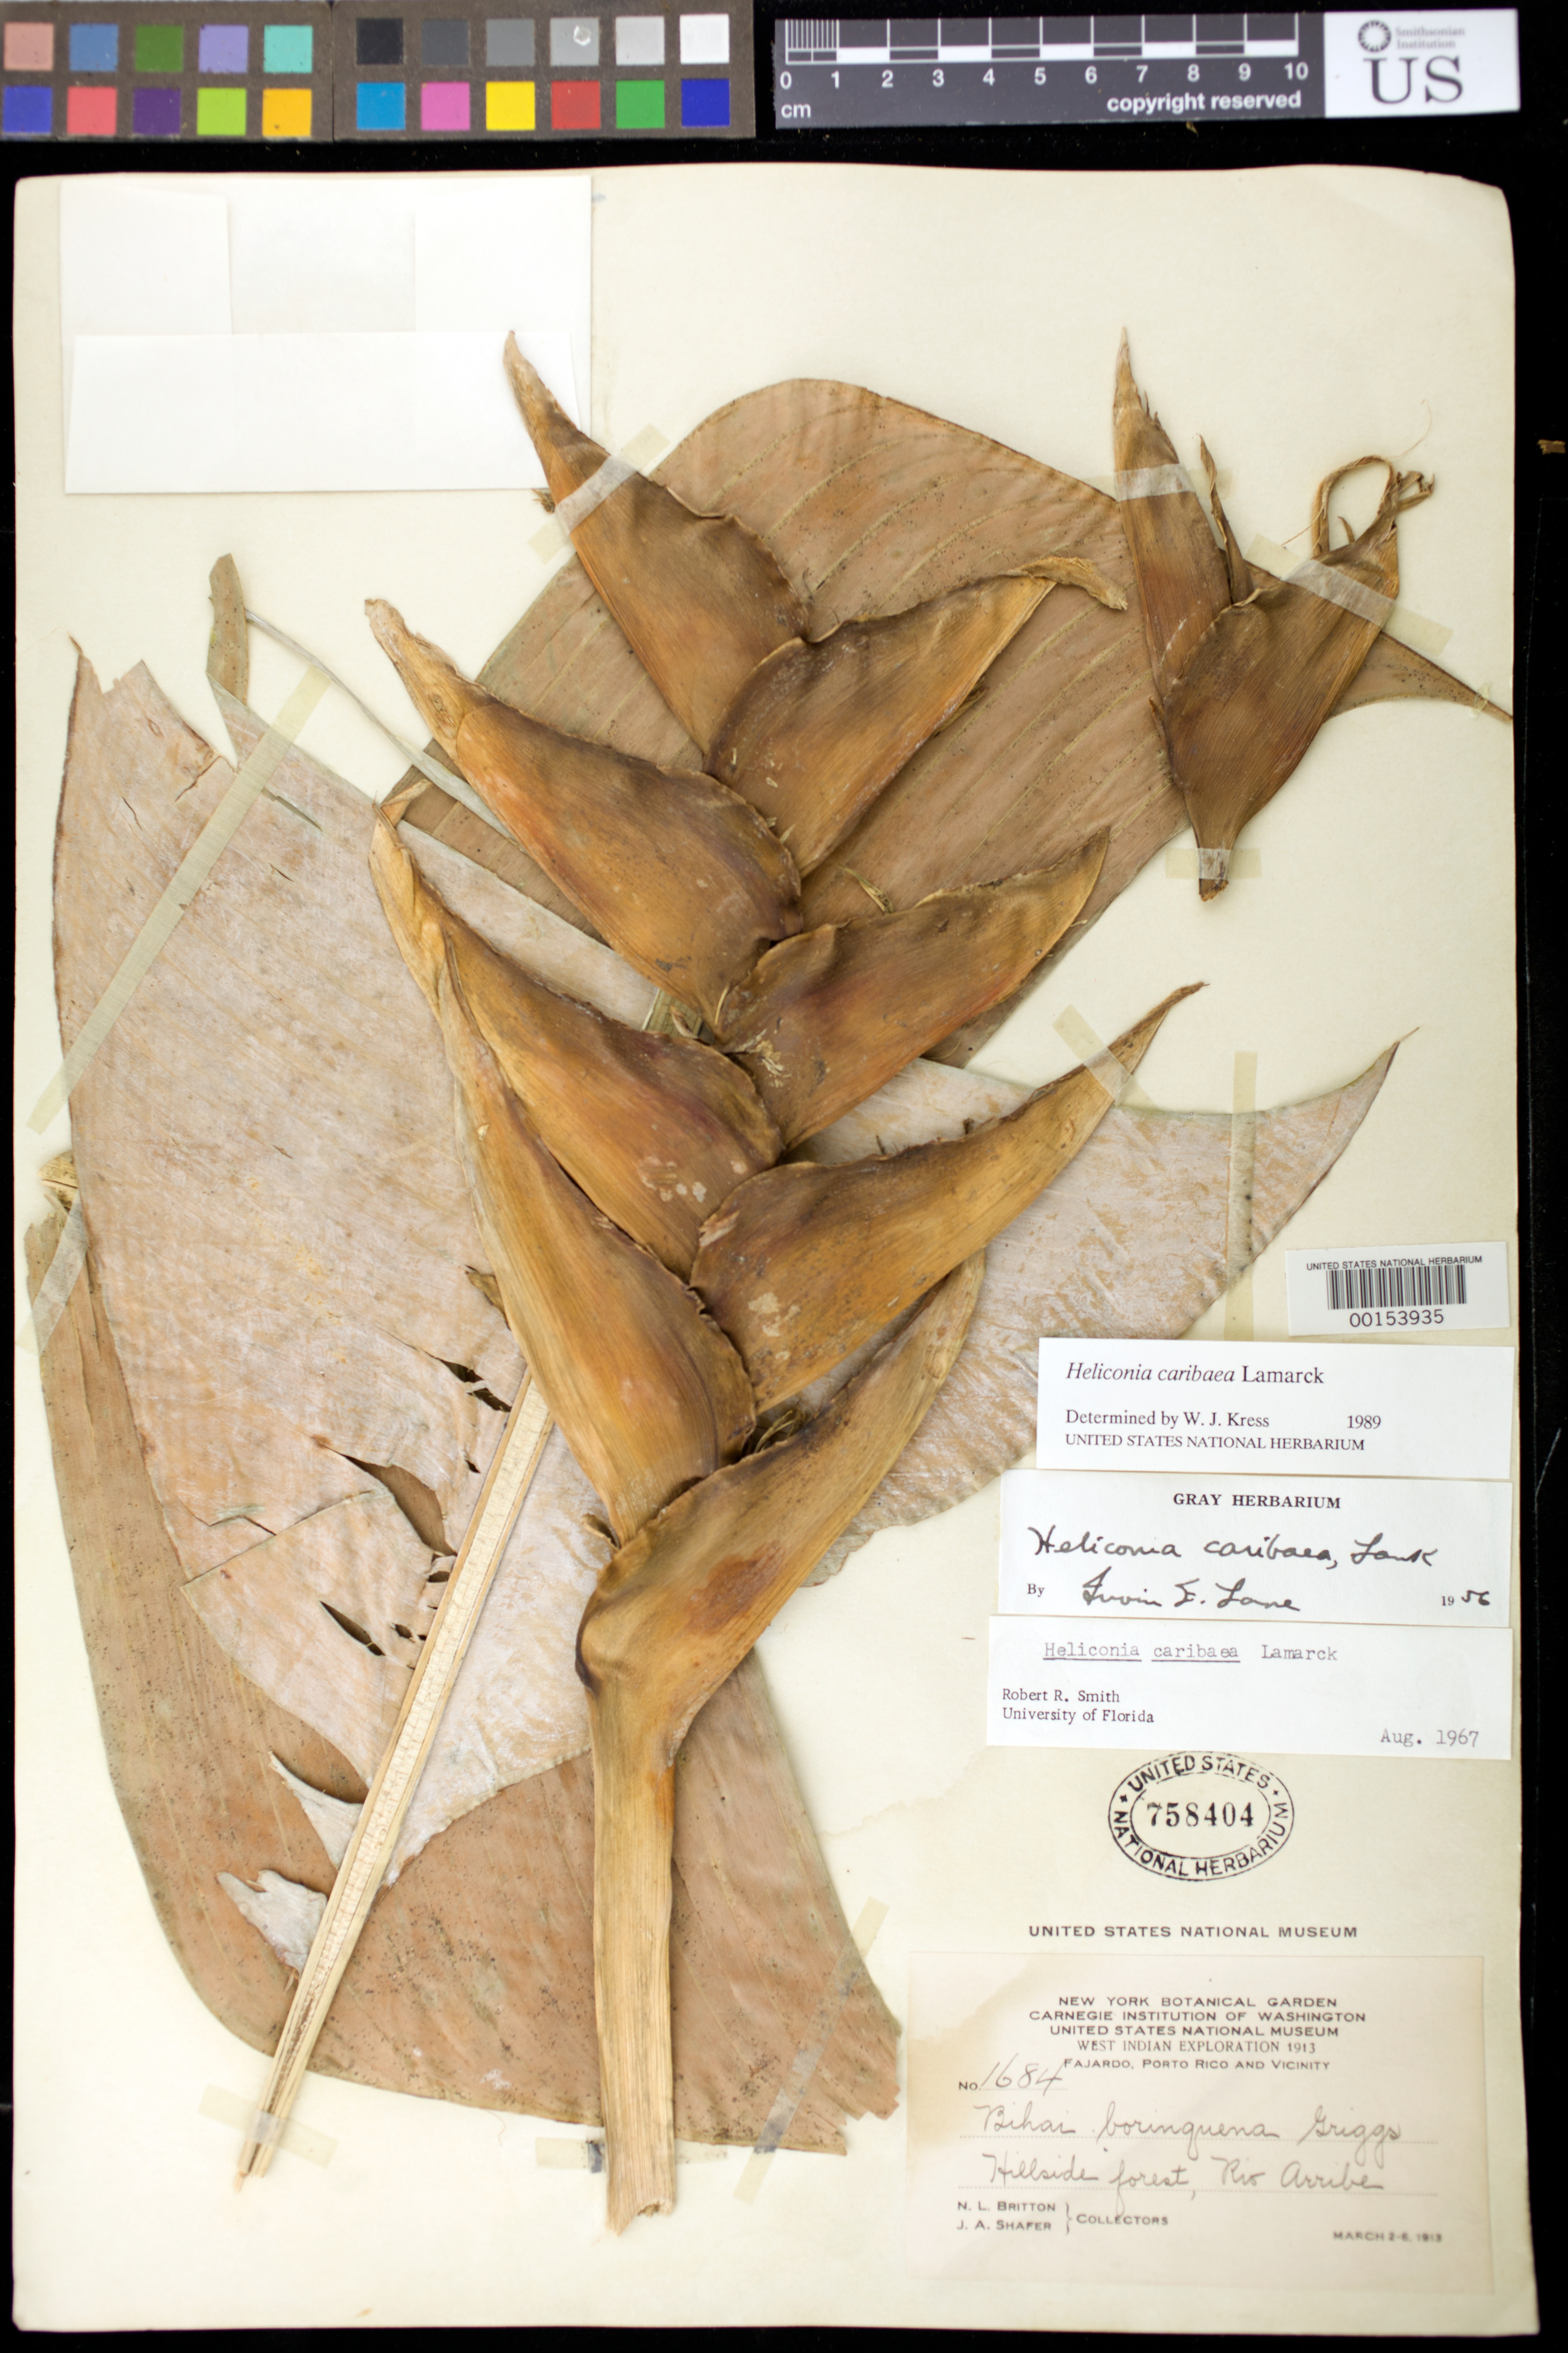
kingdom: Plantae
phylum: Tracheophyta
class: Liliopsida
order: Zingiberales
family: Heliconiaceae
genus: Heliconia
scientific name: Heliconia caribaea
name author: Lam.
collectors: N. Britton & J. A. Shafer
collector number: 1684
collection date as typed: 02 Mar 1913 to 06 Mar 1913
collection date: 1913-03-02/1913-03-06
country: Puerto Rico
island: Greater Antilles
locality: Fajardo and vicinity, hillside forest, rio arribe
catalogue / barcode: US 758404